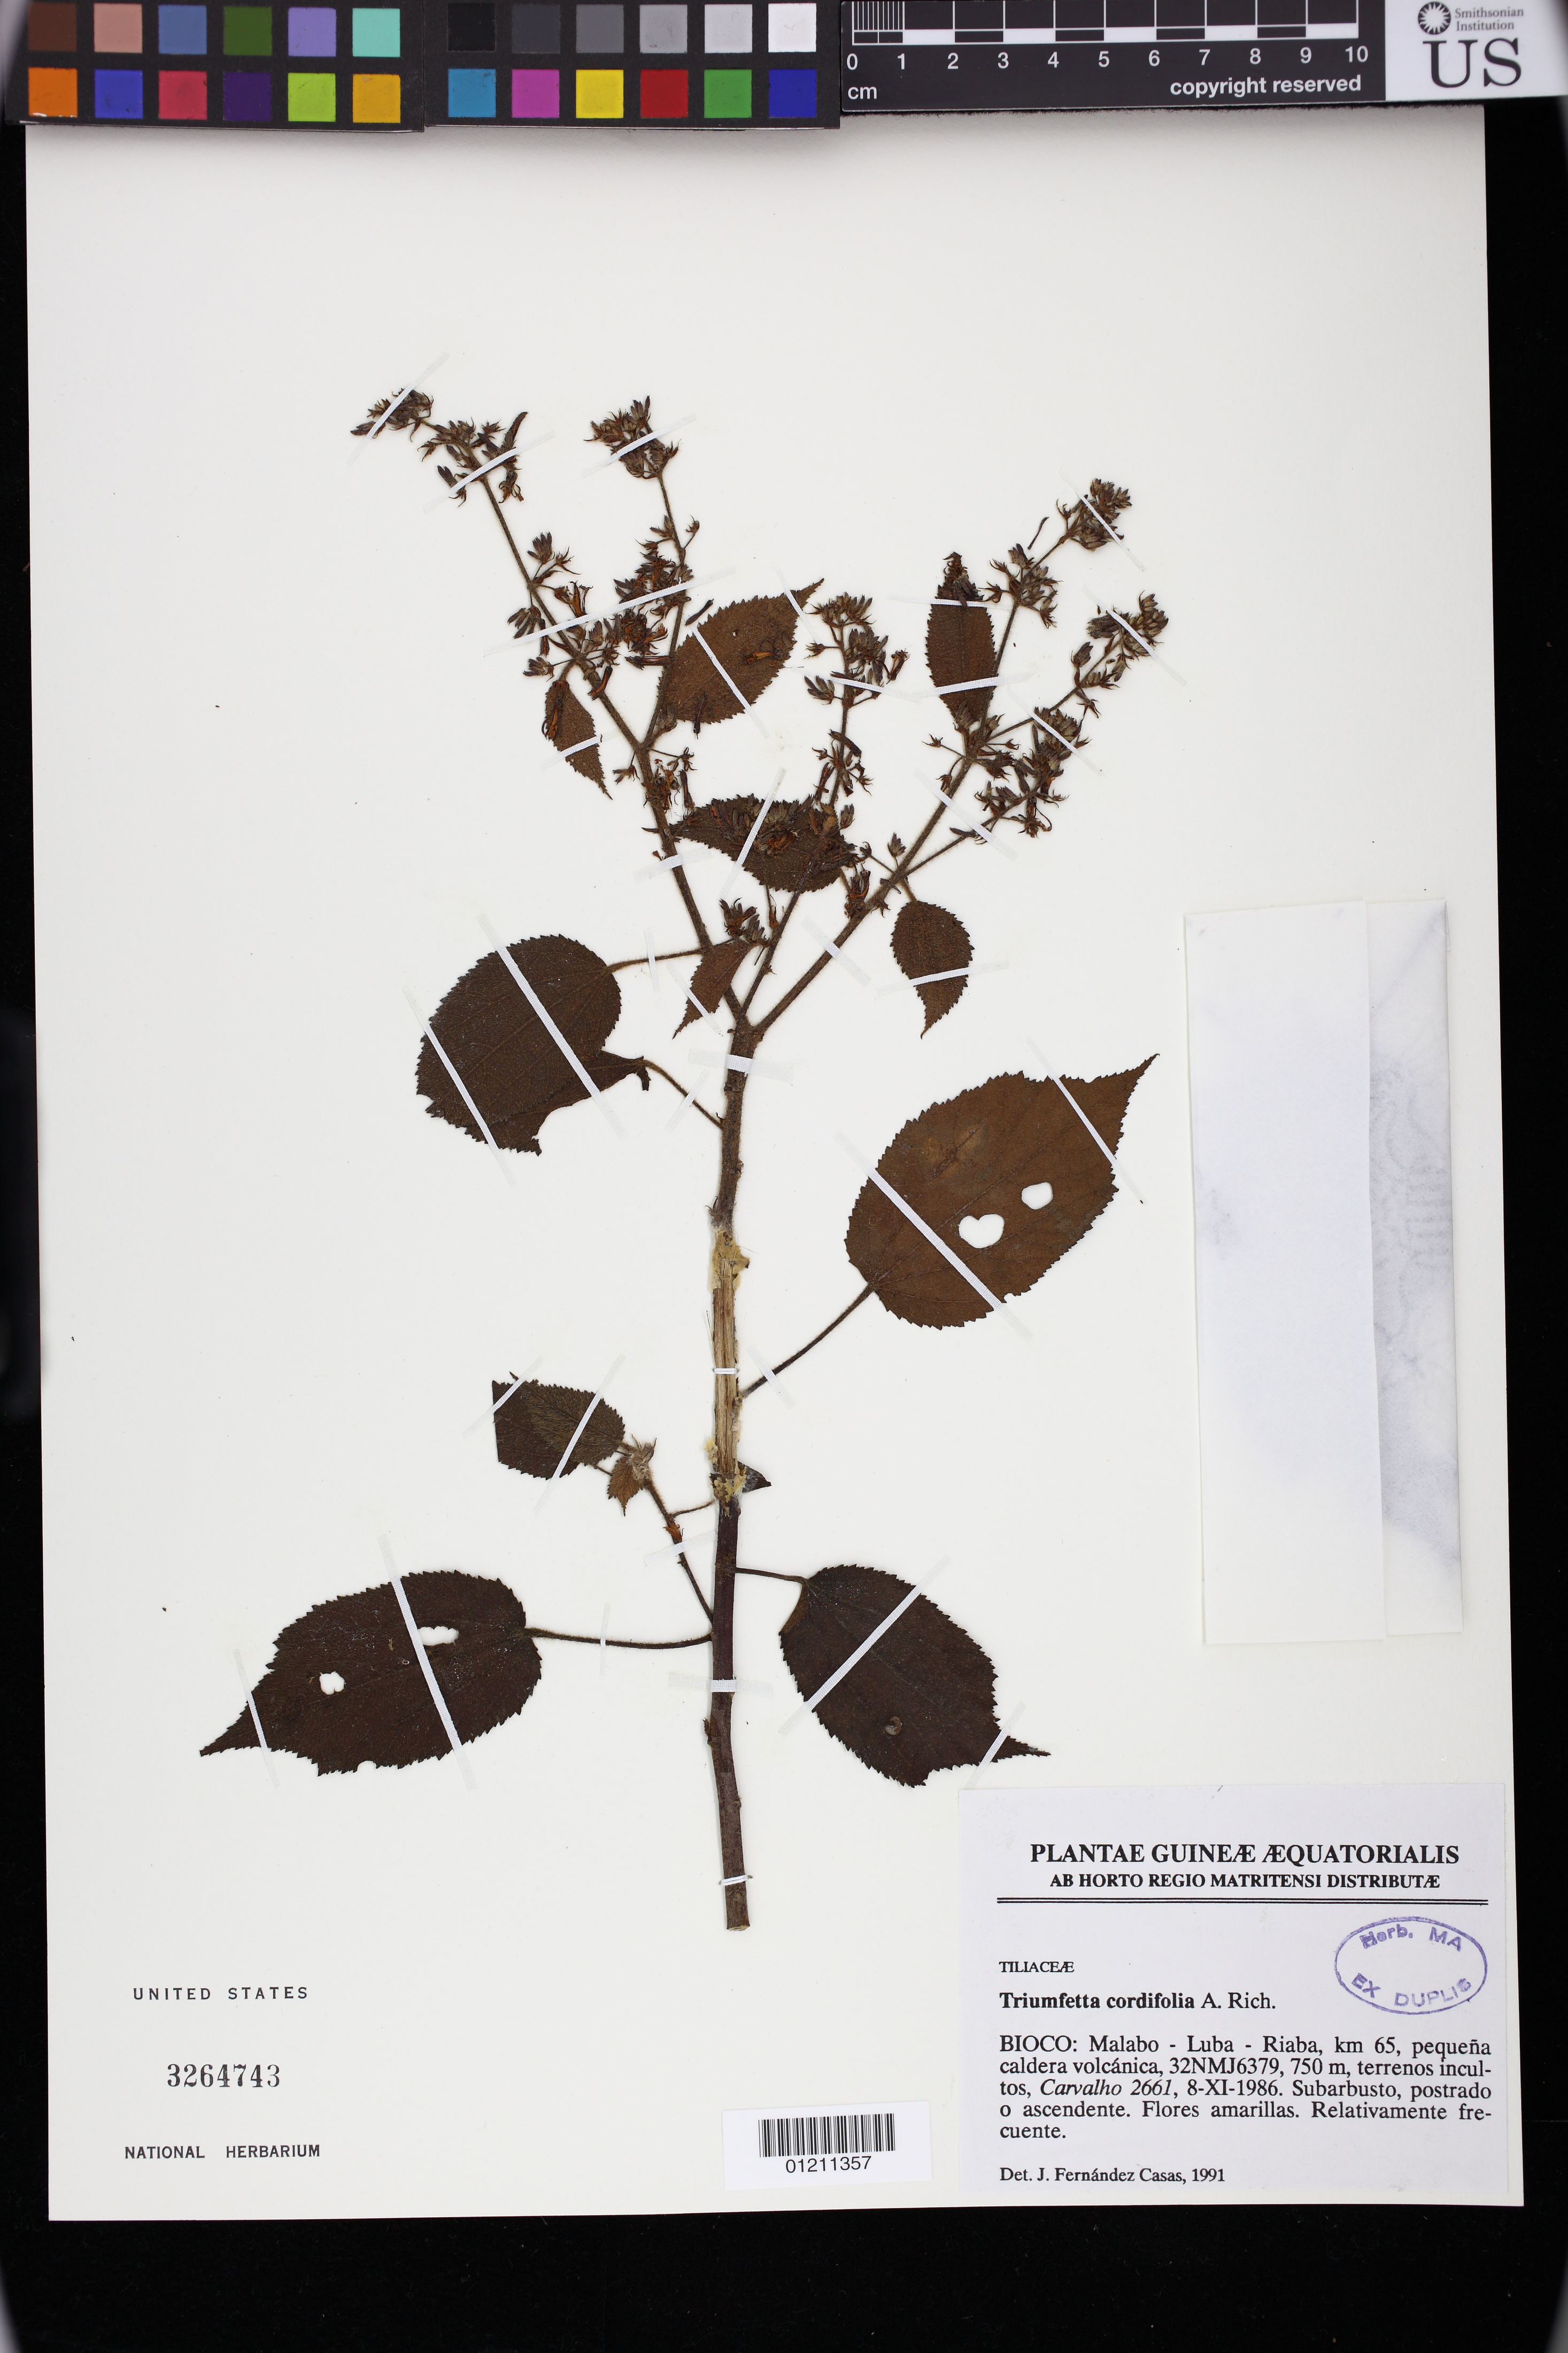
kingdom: Plantae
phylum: Tracheophyta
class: Magnoliopsida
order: Malvales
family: Malvaceae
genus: Triumfetta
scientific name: Triumfetta cordifolia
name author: A. Rich.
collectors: M. F. Carvalho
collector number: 2661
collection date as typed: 11 Aug 1986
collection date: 1986-08-11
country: Equatorial Guinea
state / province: Bioko Sur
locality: Bioco: Malabo, Luba, Riaba, km 65 peuena cladera volcanica, 32NMJ6379.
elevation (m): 750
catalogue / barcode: US 3264743